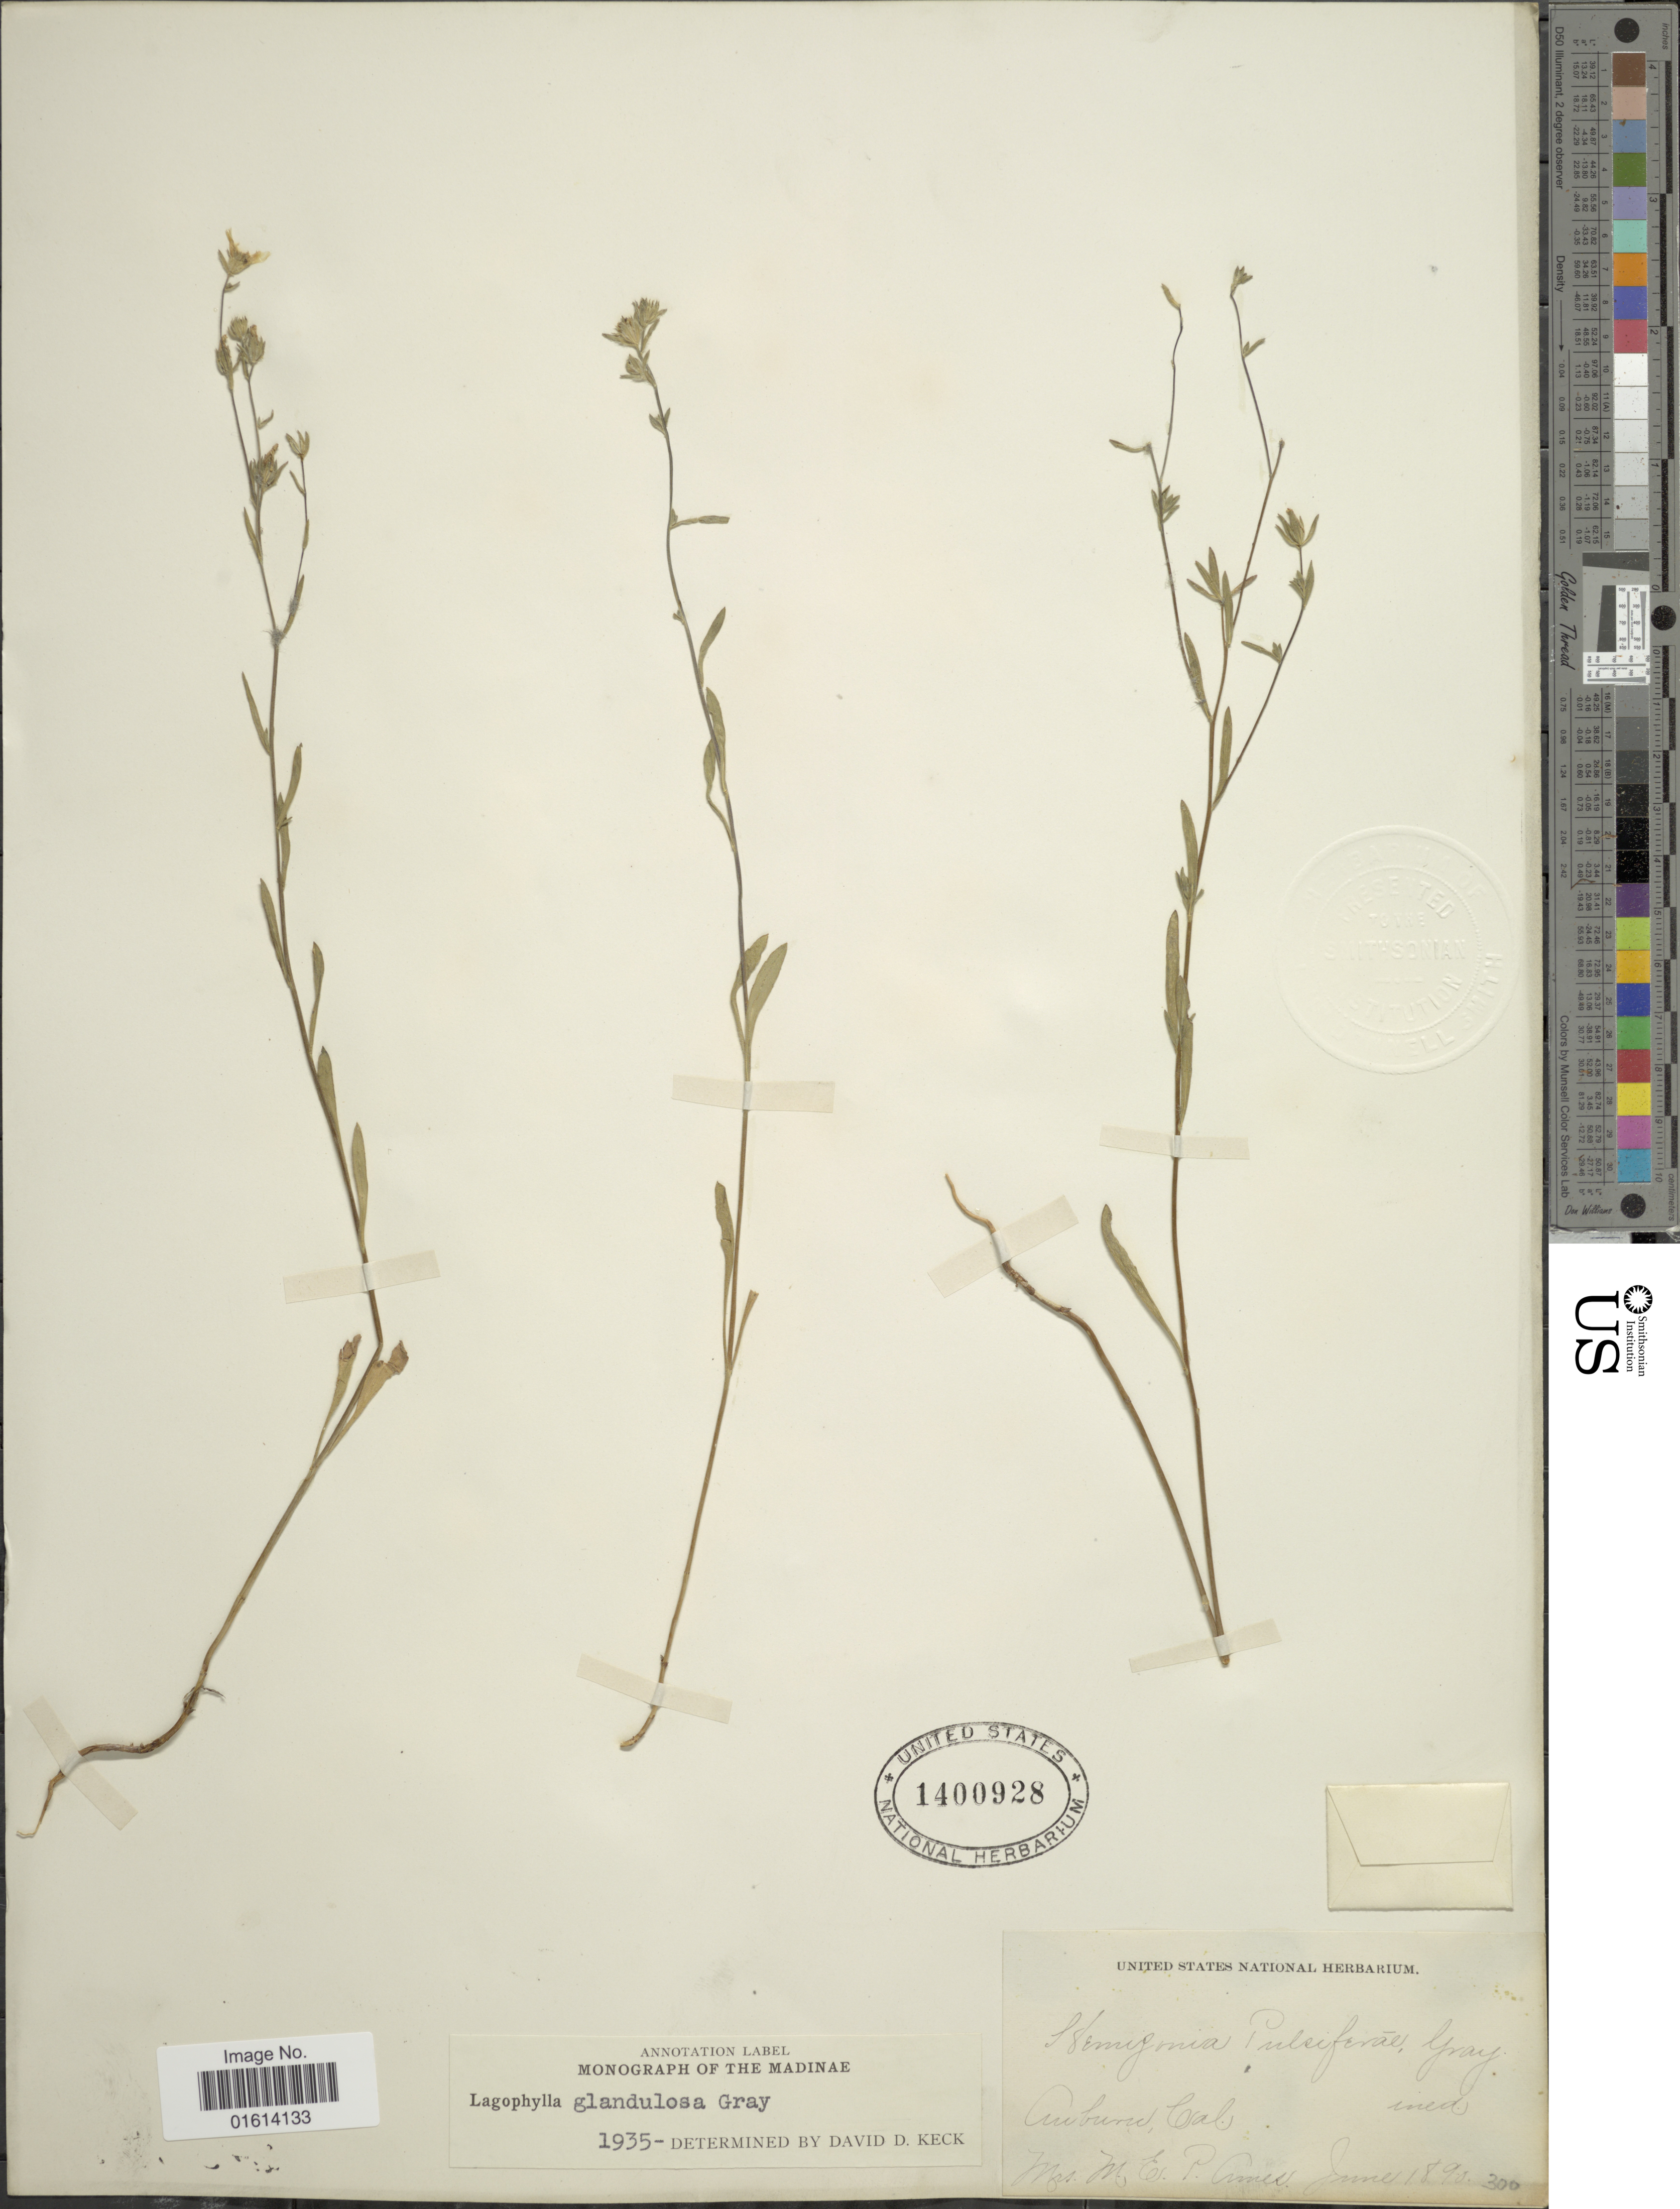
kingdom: Plantae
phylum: Tracheophyta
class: Magnoliopsida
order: Asterales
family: Asteraceae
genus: Lagophylla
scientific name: Lagophylla glandulosa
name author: A. Gray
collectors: M. E. P. Ames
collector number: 300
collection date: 1890-06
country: United States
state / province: California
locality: Auburn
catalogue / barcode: US 1400928